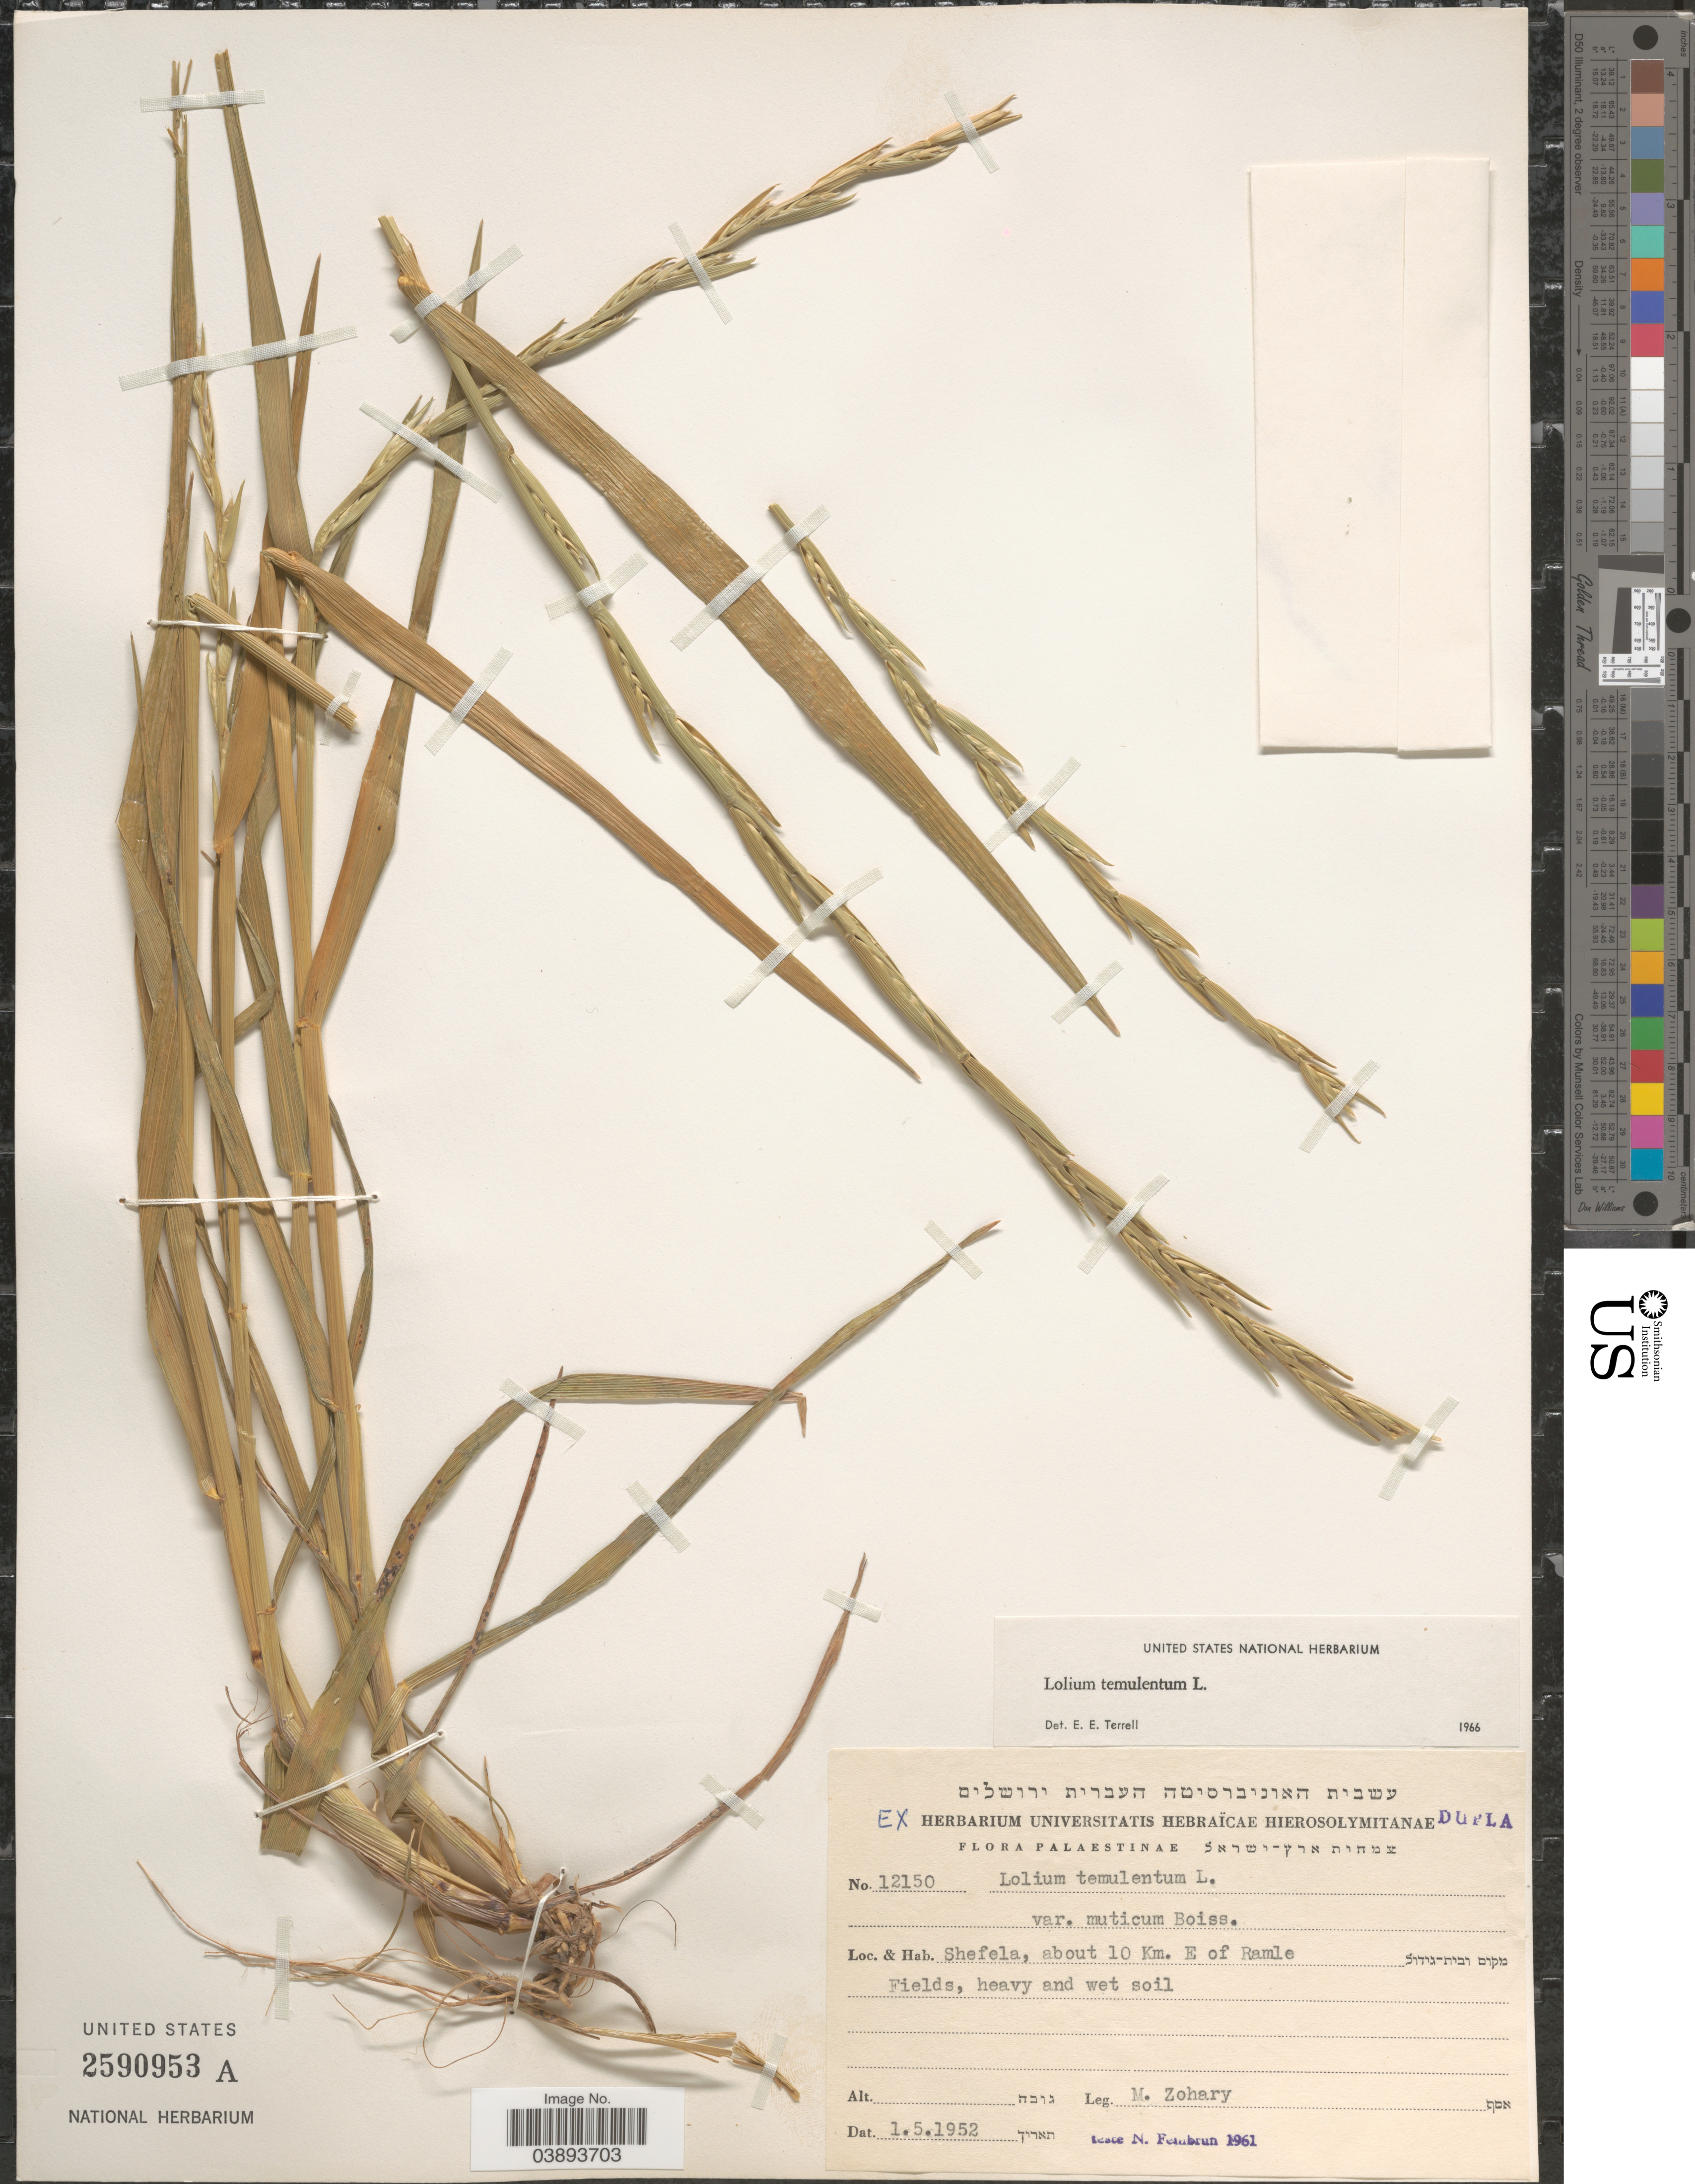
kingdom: Plantae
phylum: Tracheophyta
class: Liliopsida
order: Poales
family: Poaceae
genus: Lolium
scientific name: Lolium temulentum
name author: L.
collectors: M. Zohary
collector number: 12150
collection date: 1952-05-01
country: Israel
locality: Palaestinae. Shefela, about 10 Km. E of Ramle Fields, heavy and wet soil.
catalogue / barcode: US 2590953A